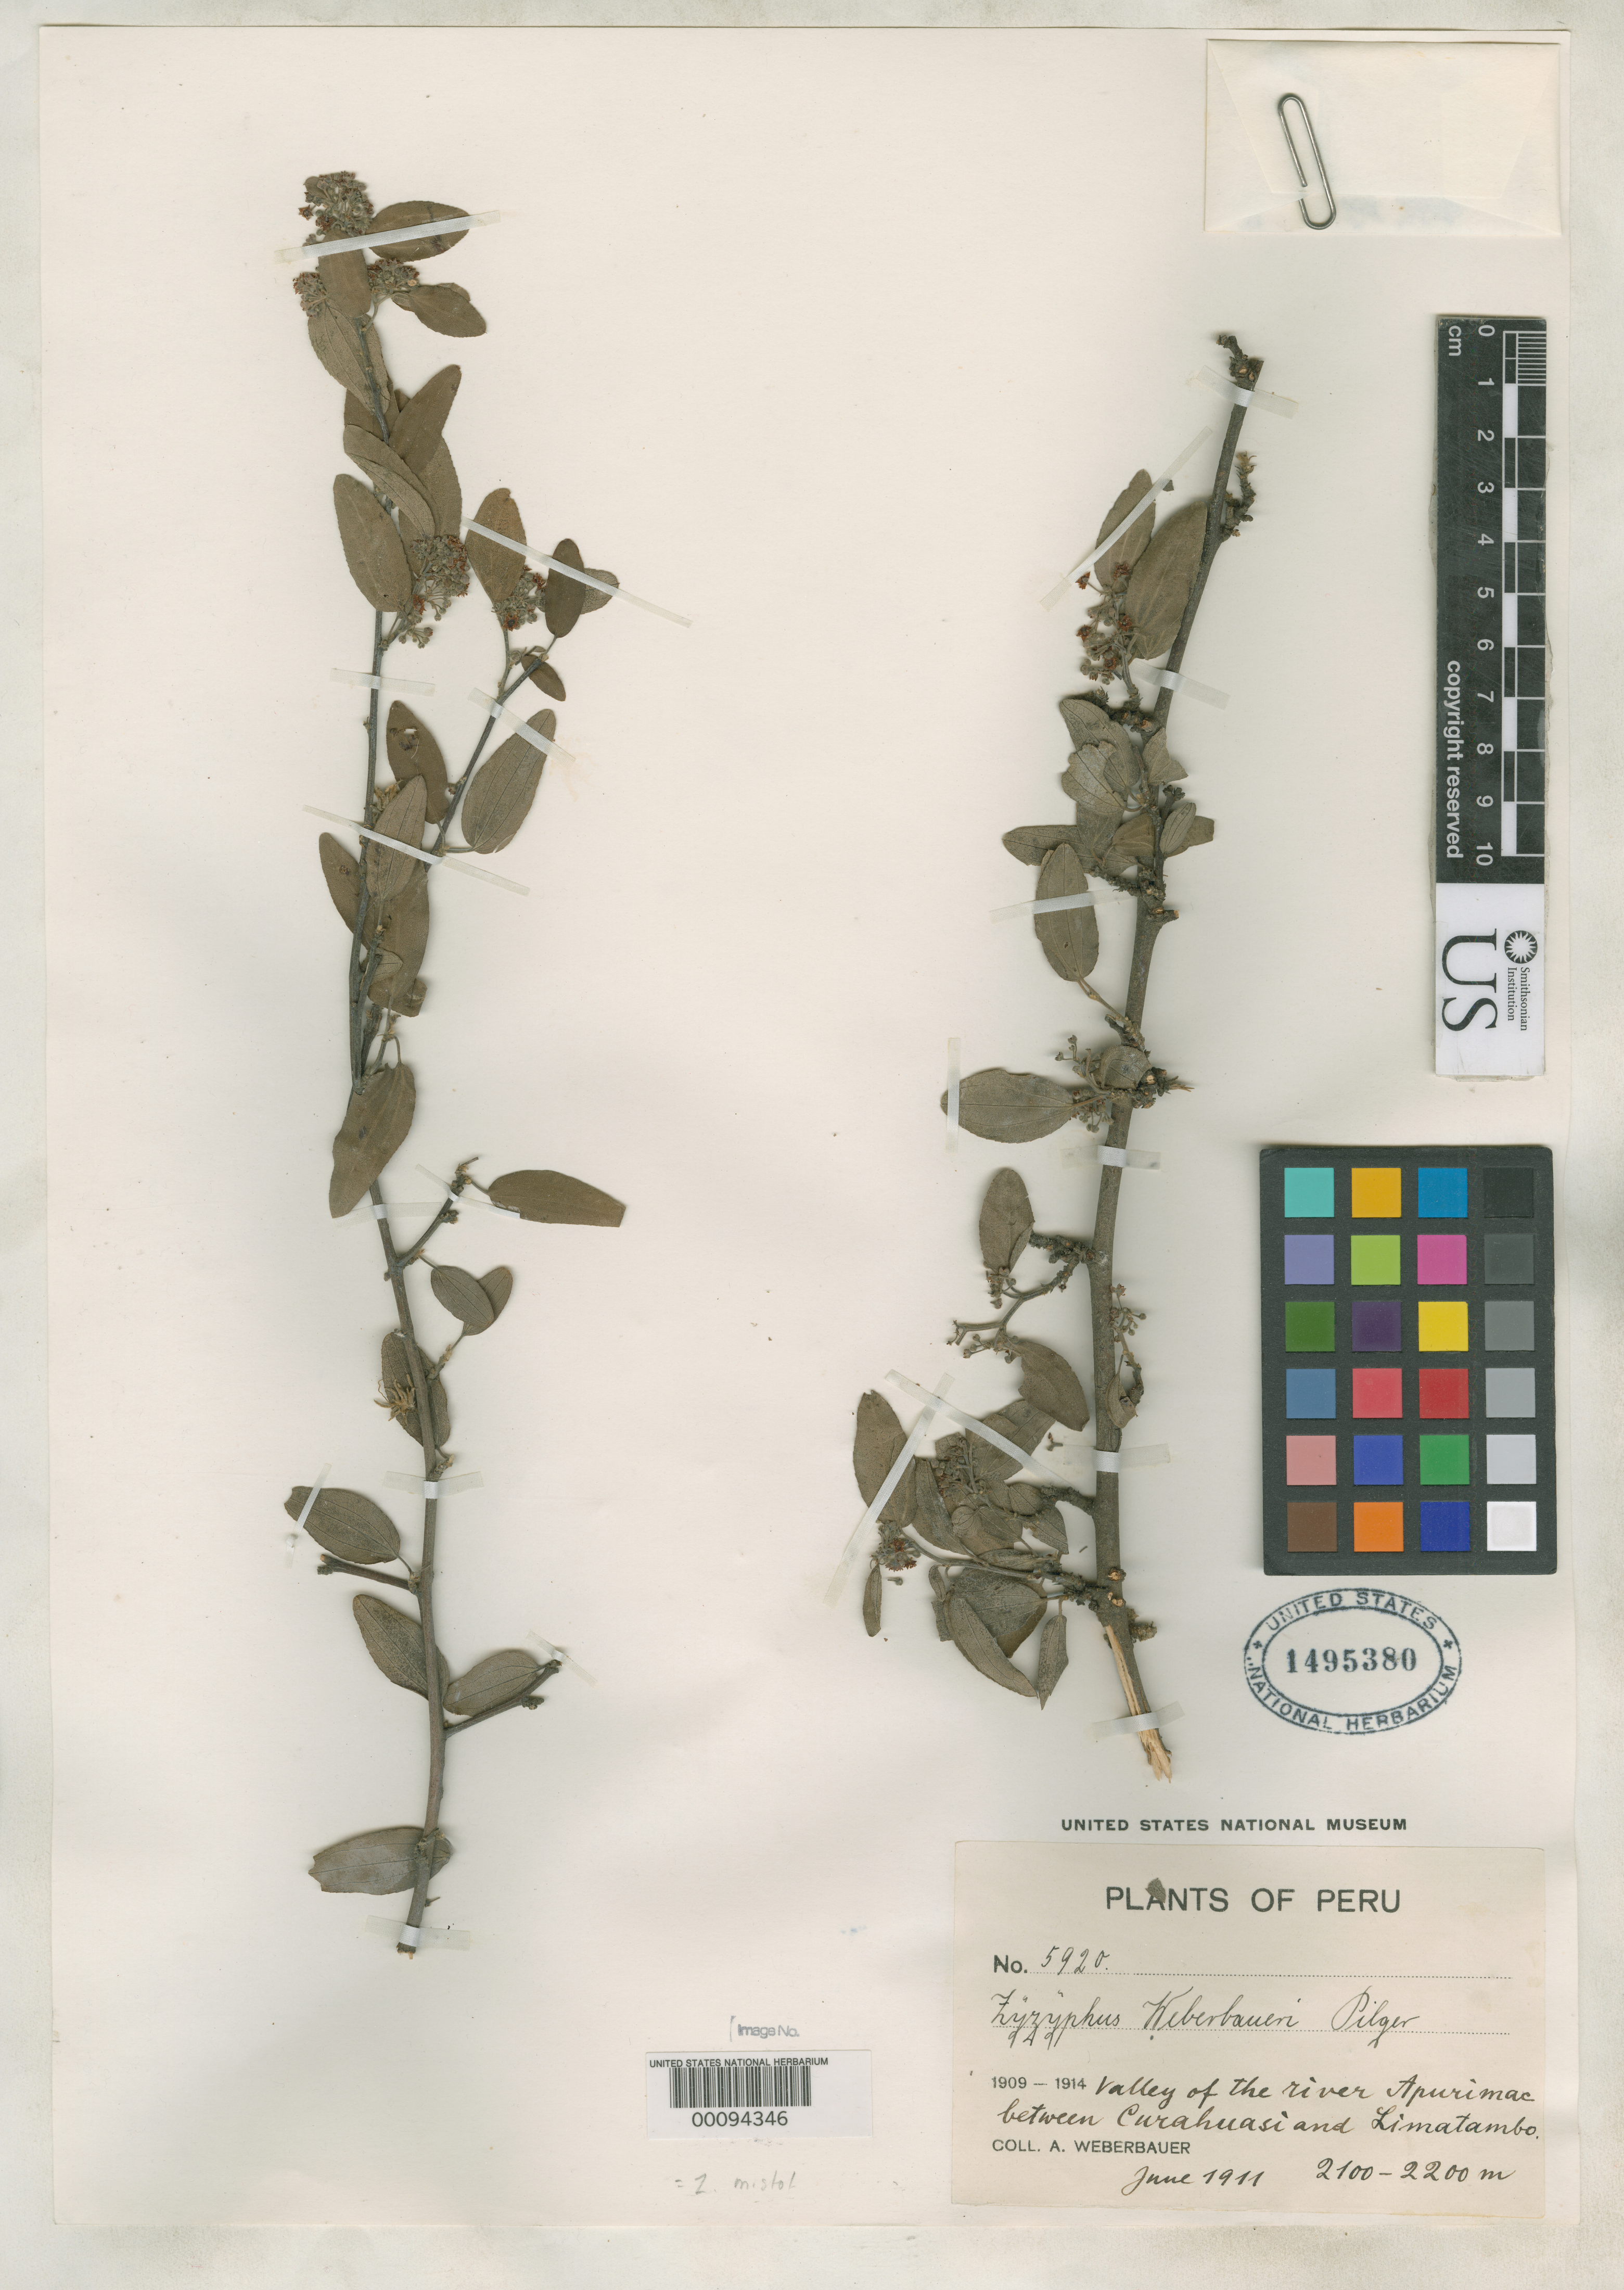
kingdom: Plantae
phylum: Tracheophyta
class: Magnoliopsida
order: Rosales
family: Rhamnaceae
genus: Ziziphus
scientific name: Ziziphus weberbaueri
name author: Pilg.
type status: Isotype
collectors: A. Weberbauer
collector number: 5920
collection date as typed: Jun 1911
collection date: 1911-06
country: Peru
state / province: Apurímac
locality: valley of Apurímac River, between Curahuasi and Limatambo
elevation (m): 2100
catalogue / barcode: US 1495380